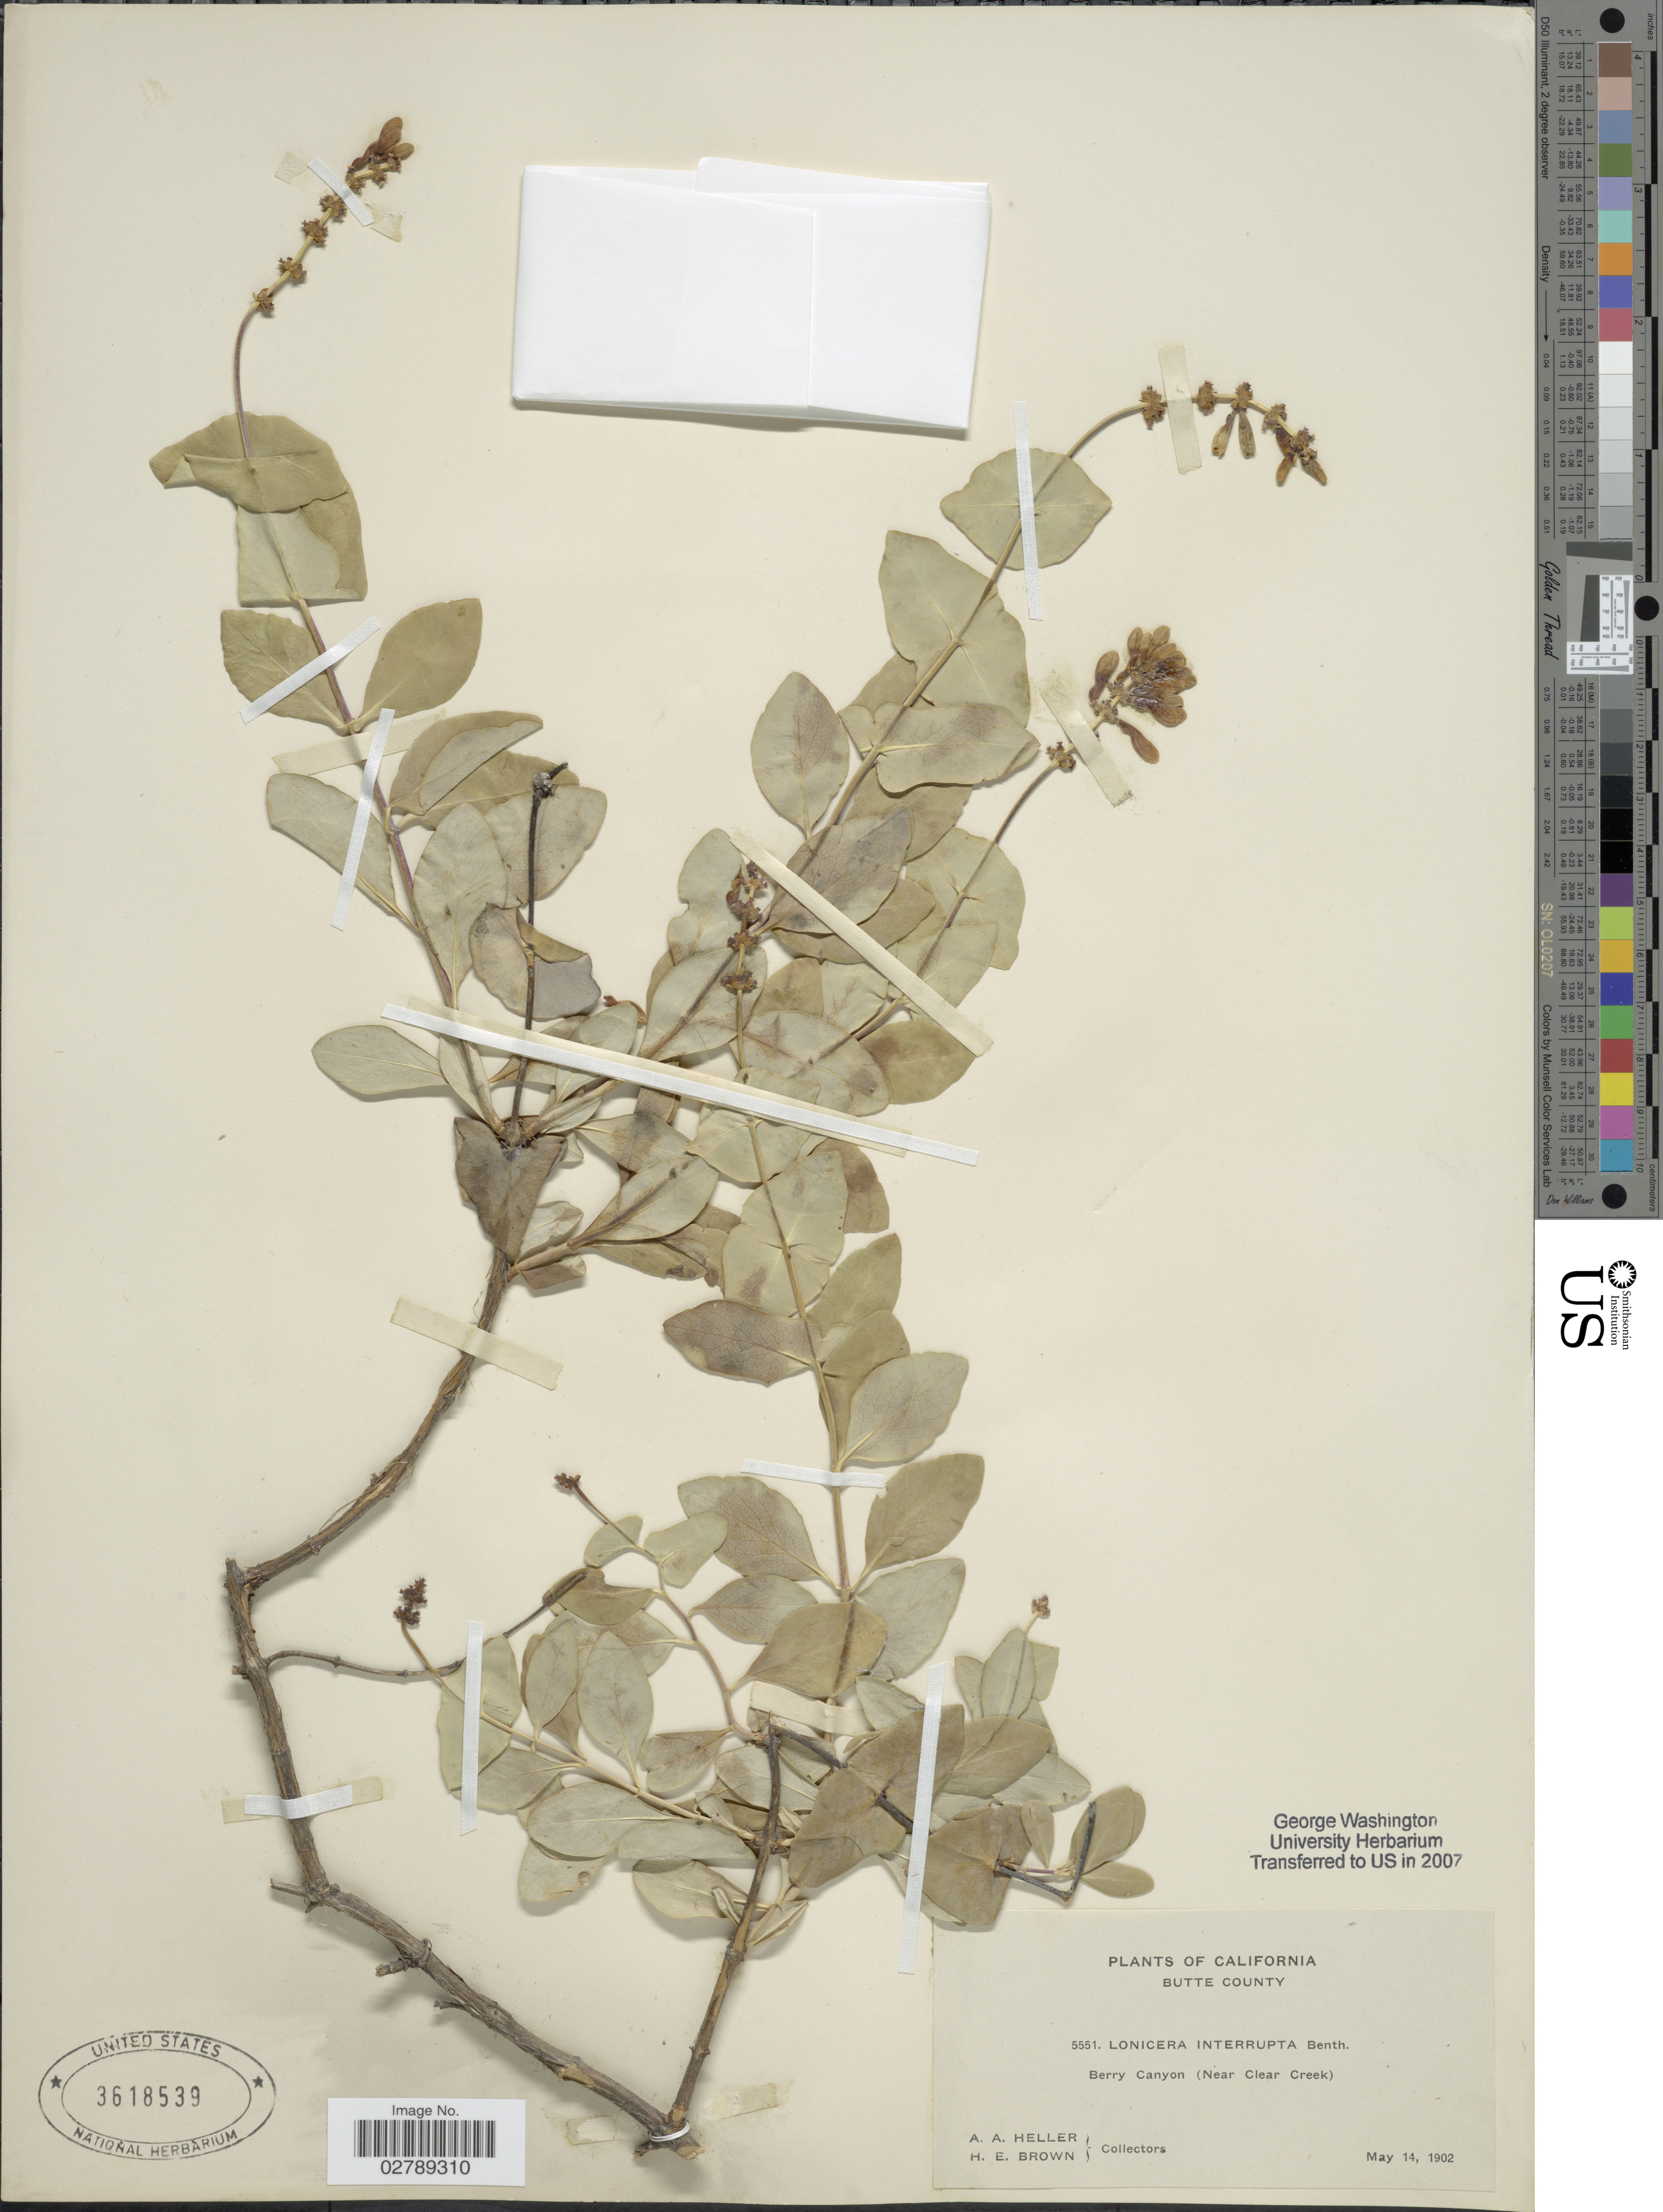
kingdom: Plantae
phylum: Tracheophyta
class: Magnoliopsida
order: Dipsacales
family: Caprifoliaceae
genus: Lonicera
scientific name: Lonicera interrupta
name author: Benth.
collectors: A. A. Heller & H. E. Brown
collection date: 1902-05-14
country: United States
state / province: California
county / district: Butte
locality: Butte County. Berry Canyon (Near Clear Creek).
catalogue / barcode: US 3618539